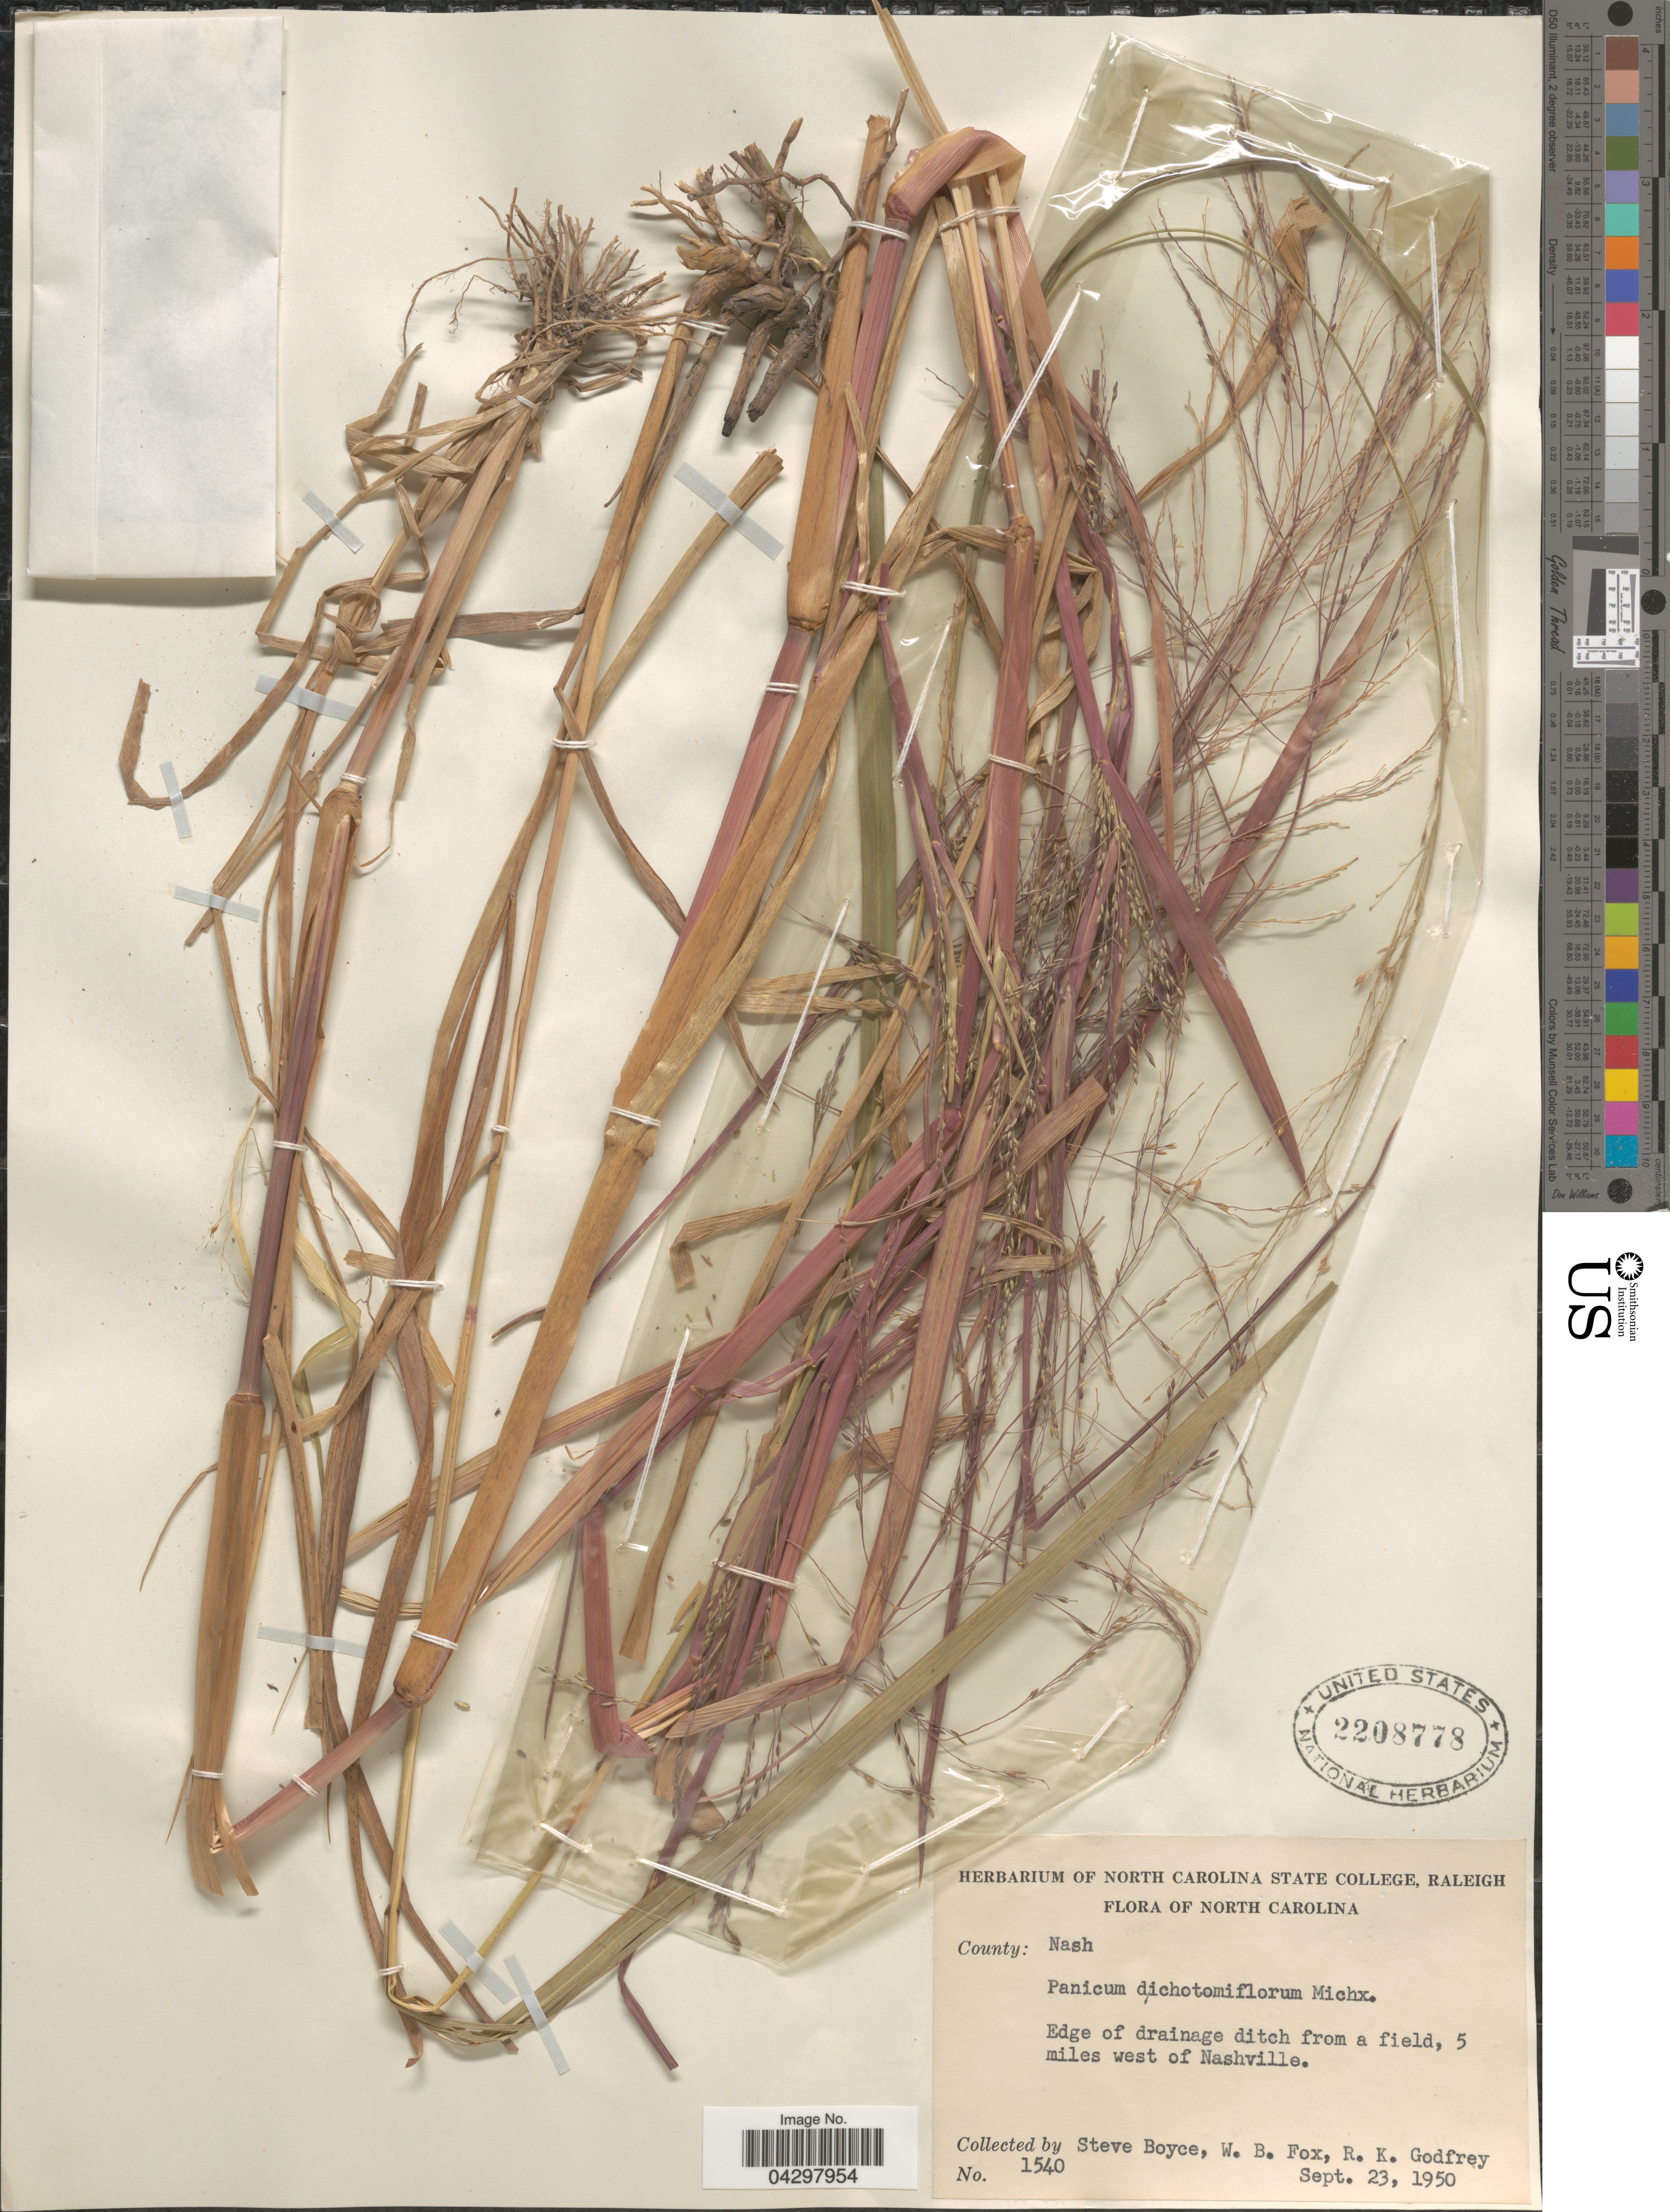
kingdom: Plantae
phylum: Tracheophyta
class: Liliopsida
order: Poales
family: Poaceae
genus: Panicum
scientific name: Panicum dichotomiflorum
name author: Michx.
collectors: S. Boyce, W. B. Fox & R. K. Godfrey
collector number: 1540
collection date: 1950-09-23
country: United States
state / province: North Carolina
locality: County: Nash. Edge of drainage ditch from a field, 5 miles west of Nashville.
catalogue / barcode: US 2208778